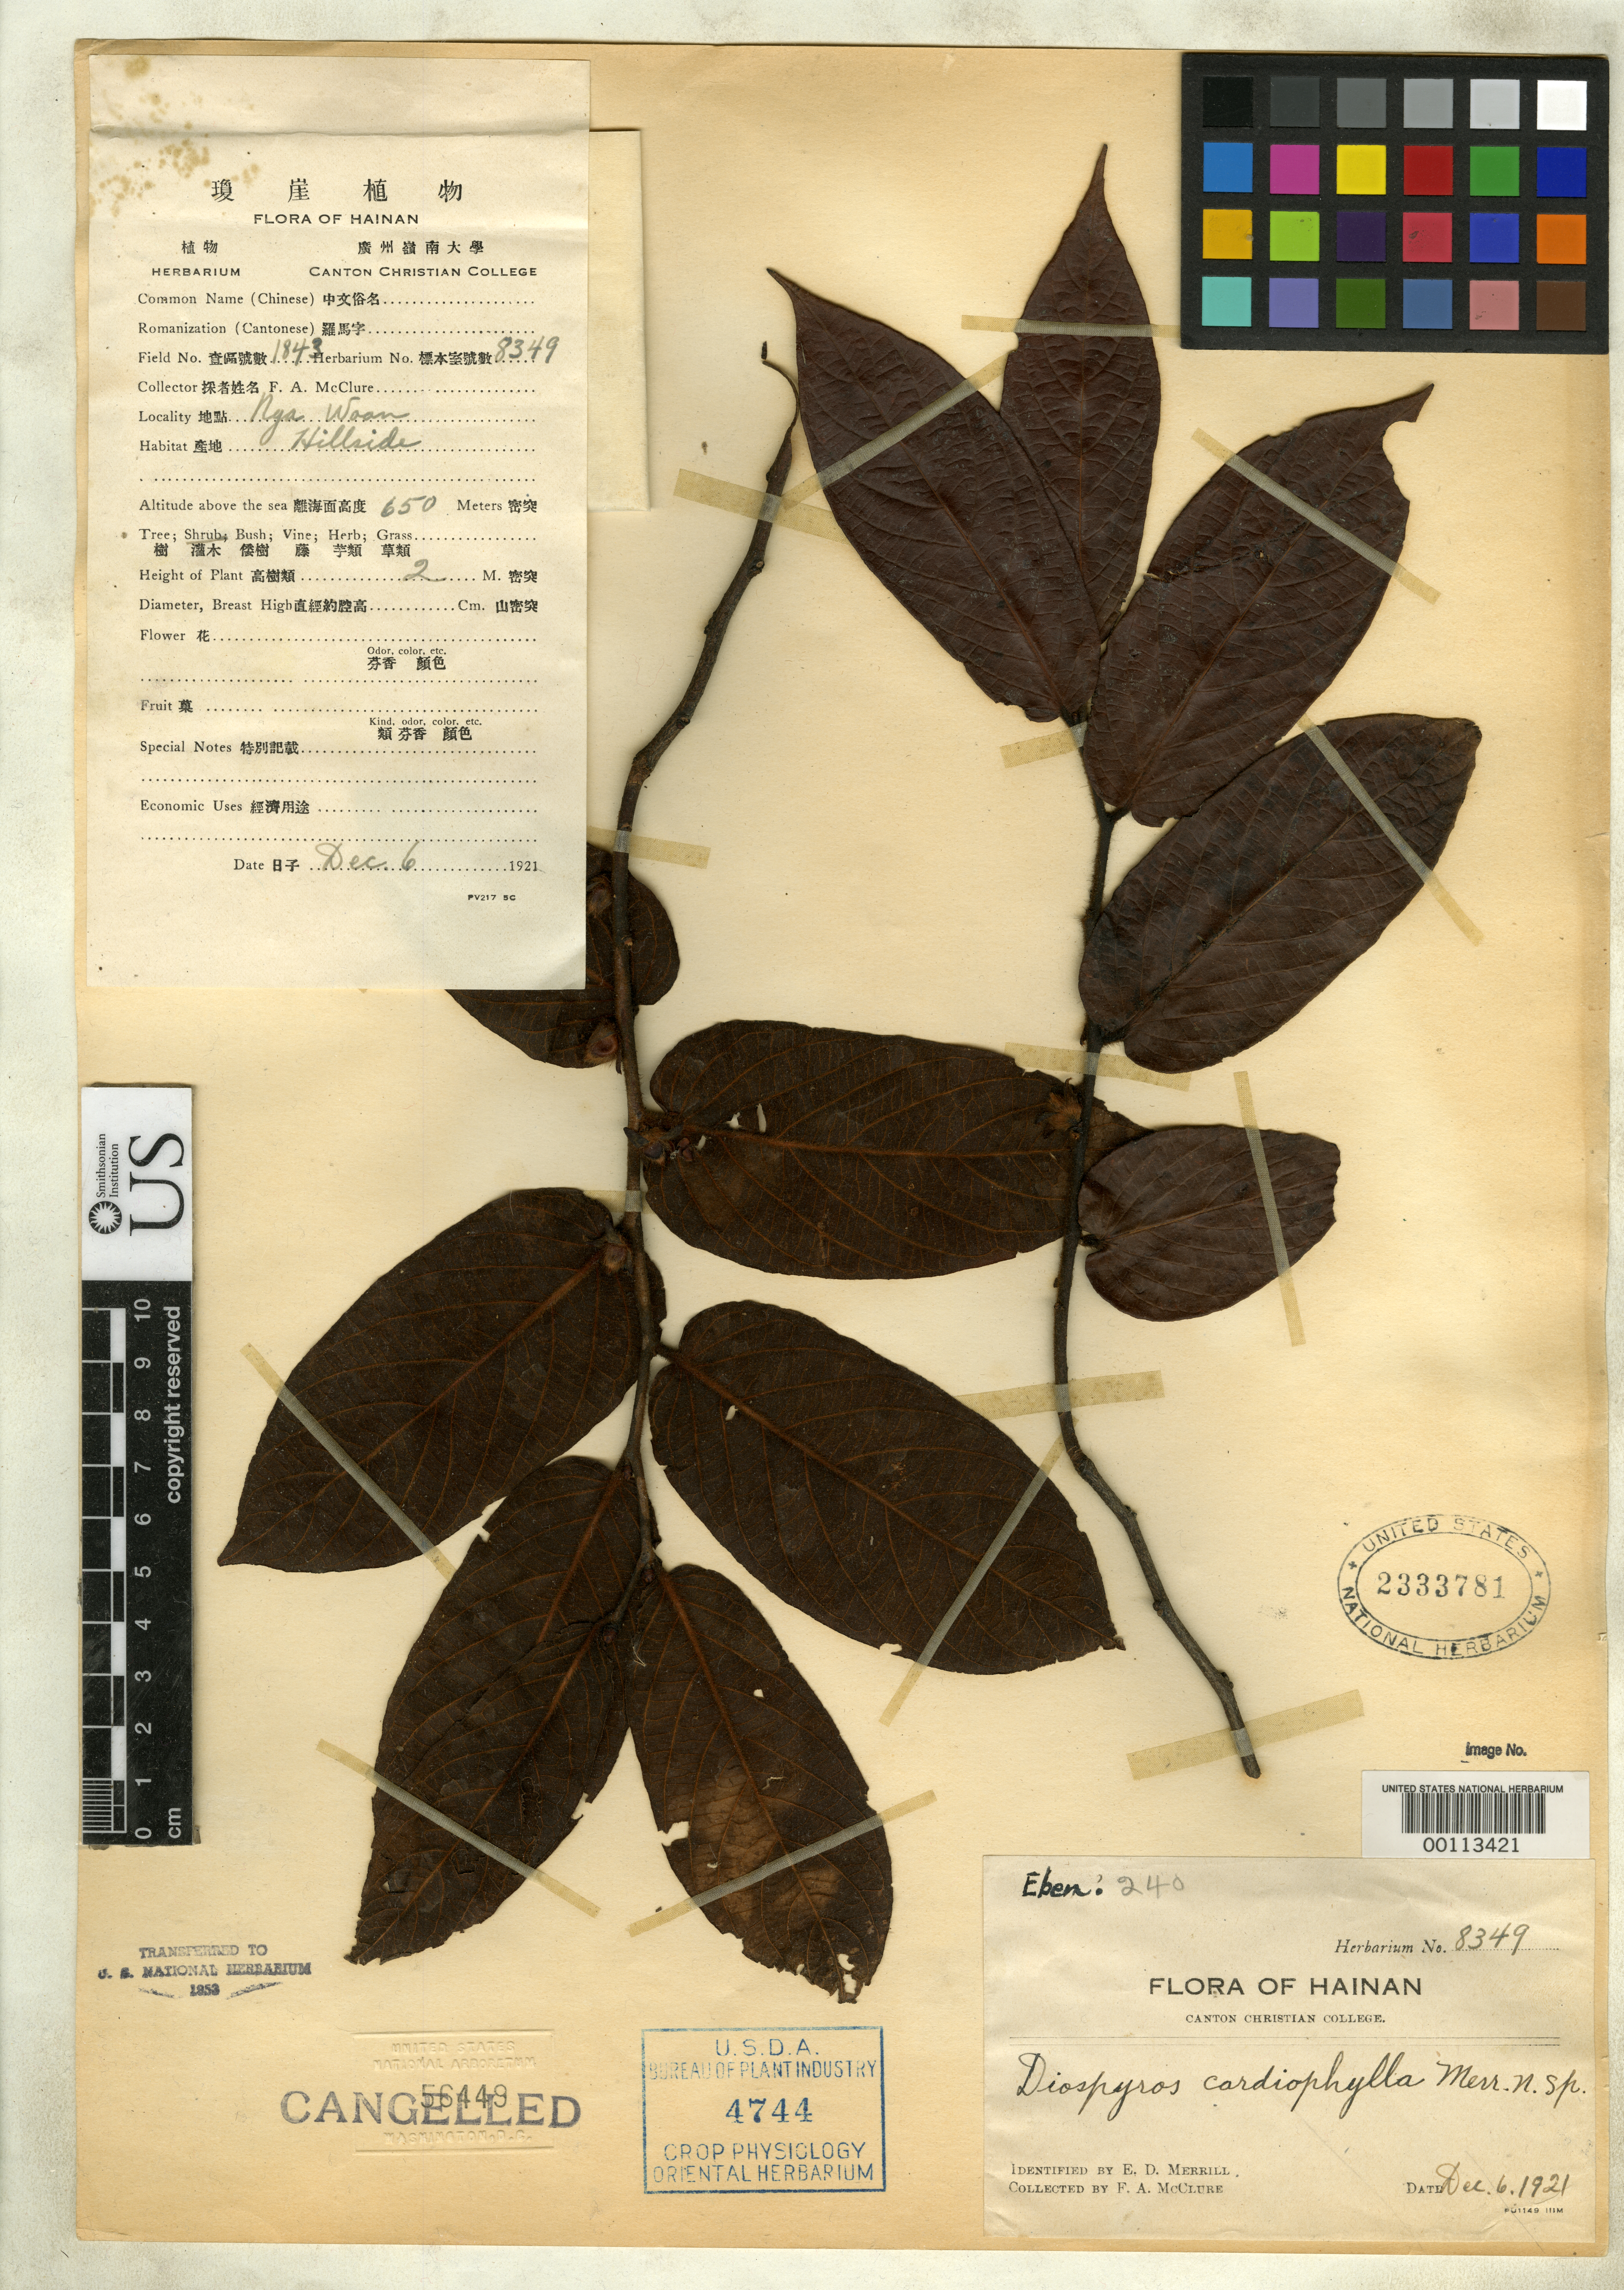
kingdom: Plantae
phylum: Tracheophyta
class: Magnoliopsida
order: Ericales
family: Ebenaceae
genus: Diospyros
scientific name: Diospyros cardiophylla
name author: Merr.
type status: Isotype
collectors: F. A. McClure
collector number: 8349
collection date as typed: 06 Dec 1921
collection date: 1921-12-06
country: China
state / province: Hainan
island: Hainan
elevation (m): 650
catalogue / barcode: US 2333781